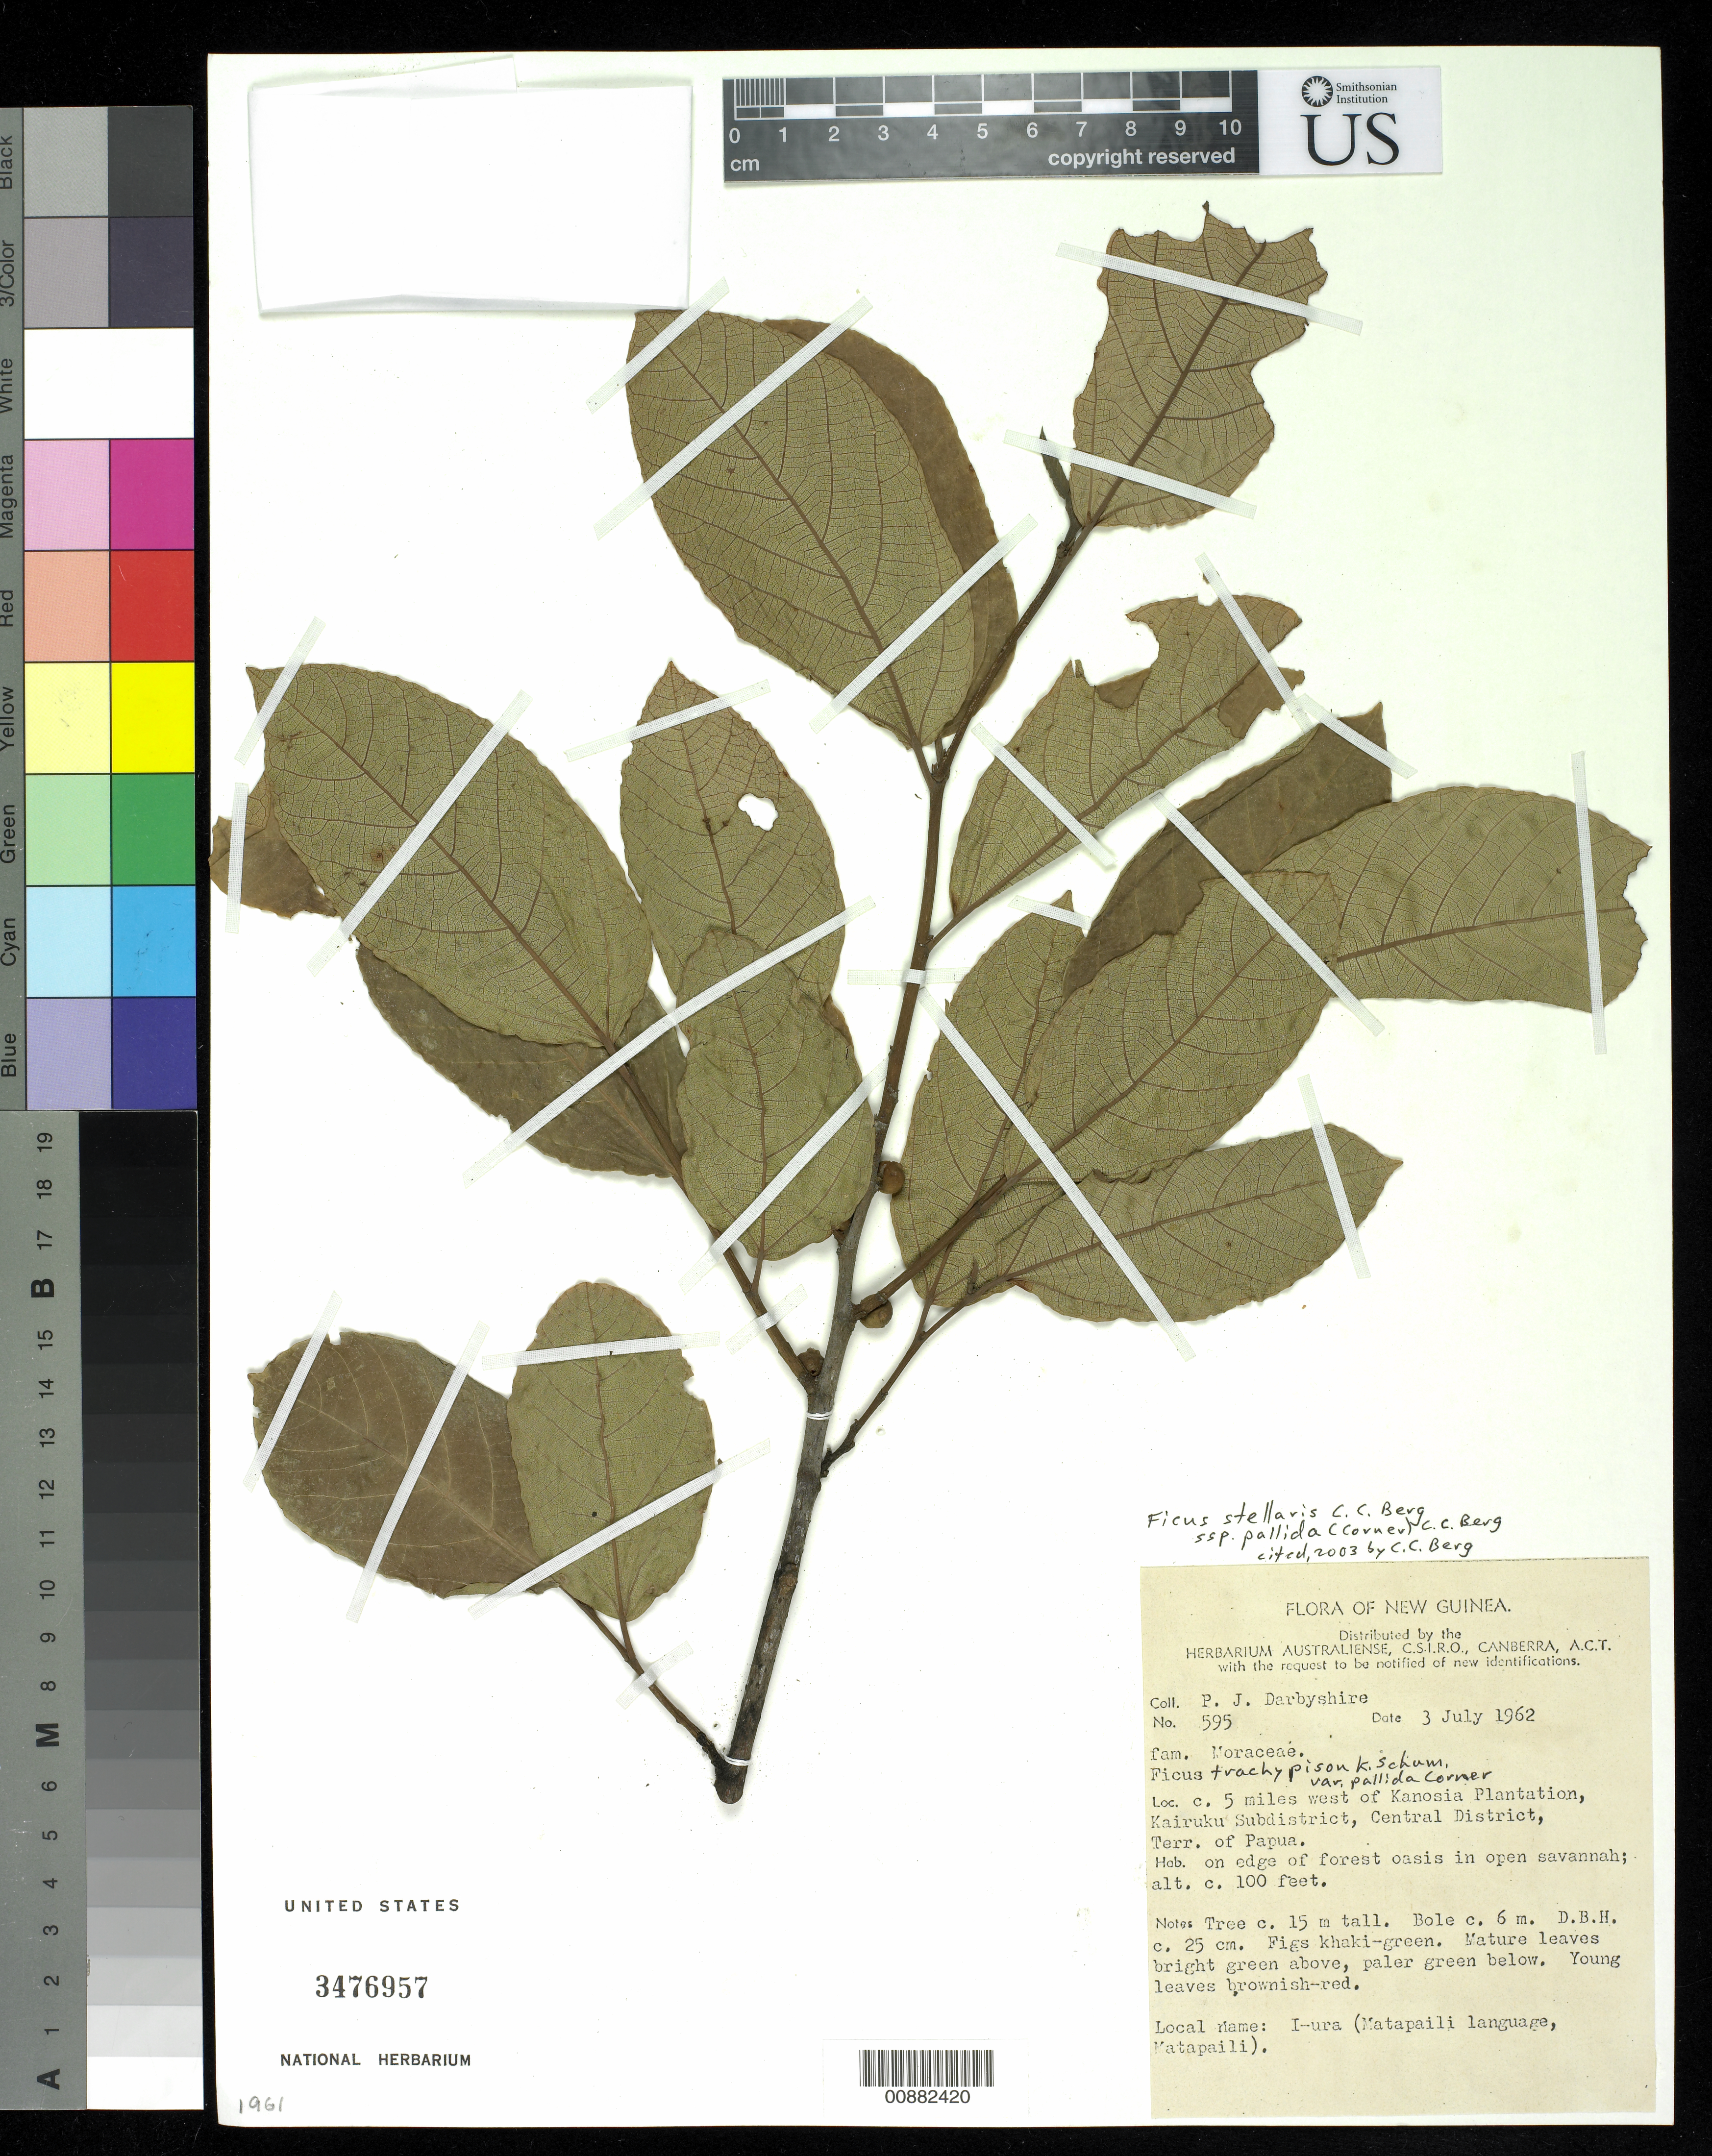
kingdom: Plantae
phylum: Tracheophyta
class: Magnoliopsida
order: Rosales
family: Moraceae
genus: Ficus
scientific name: Ficus stellaris subsp. pallida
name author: (Corner) C.C. Berg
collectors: P. Darbyshire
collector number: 595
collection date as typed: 03 Jul 1962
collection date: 1962-07-03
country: Papua New Guinea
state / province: Central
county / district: Kairuku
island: New Guinea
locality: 5 miles W of Kanosia Plantation, Kairuku Subdistrict.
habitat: On edge of forest oasis in open savannah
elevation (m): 30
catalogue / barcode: US 3476957